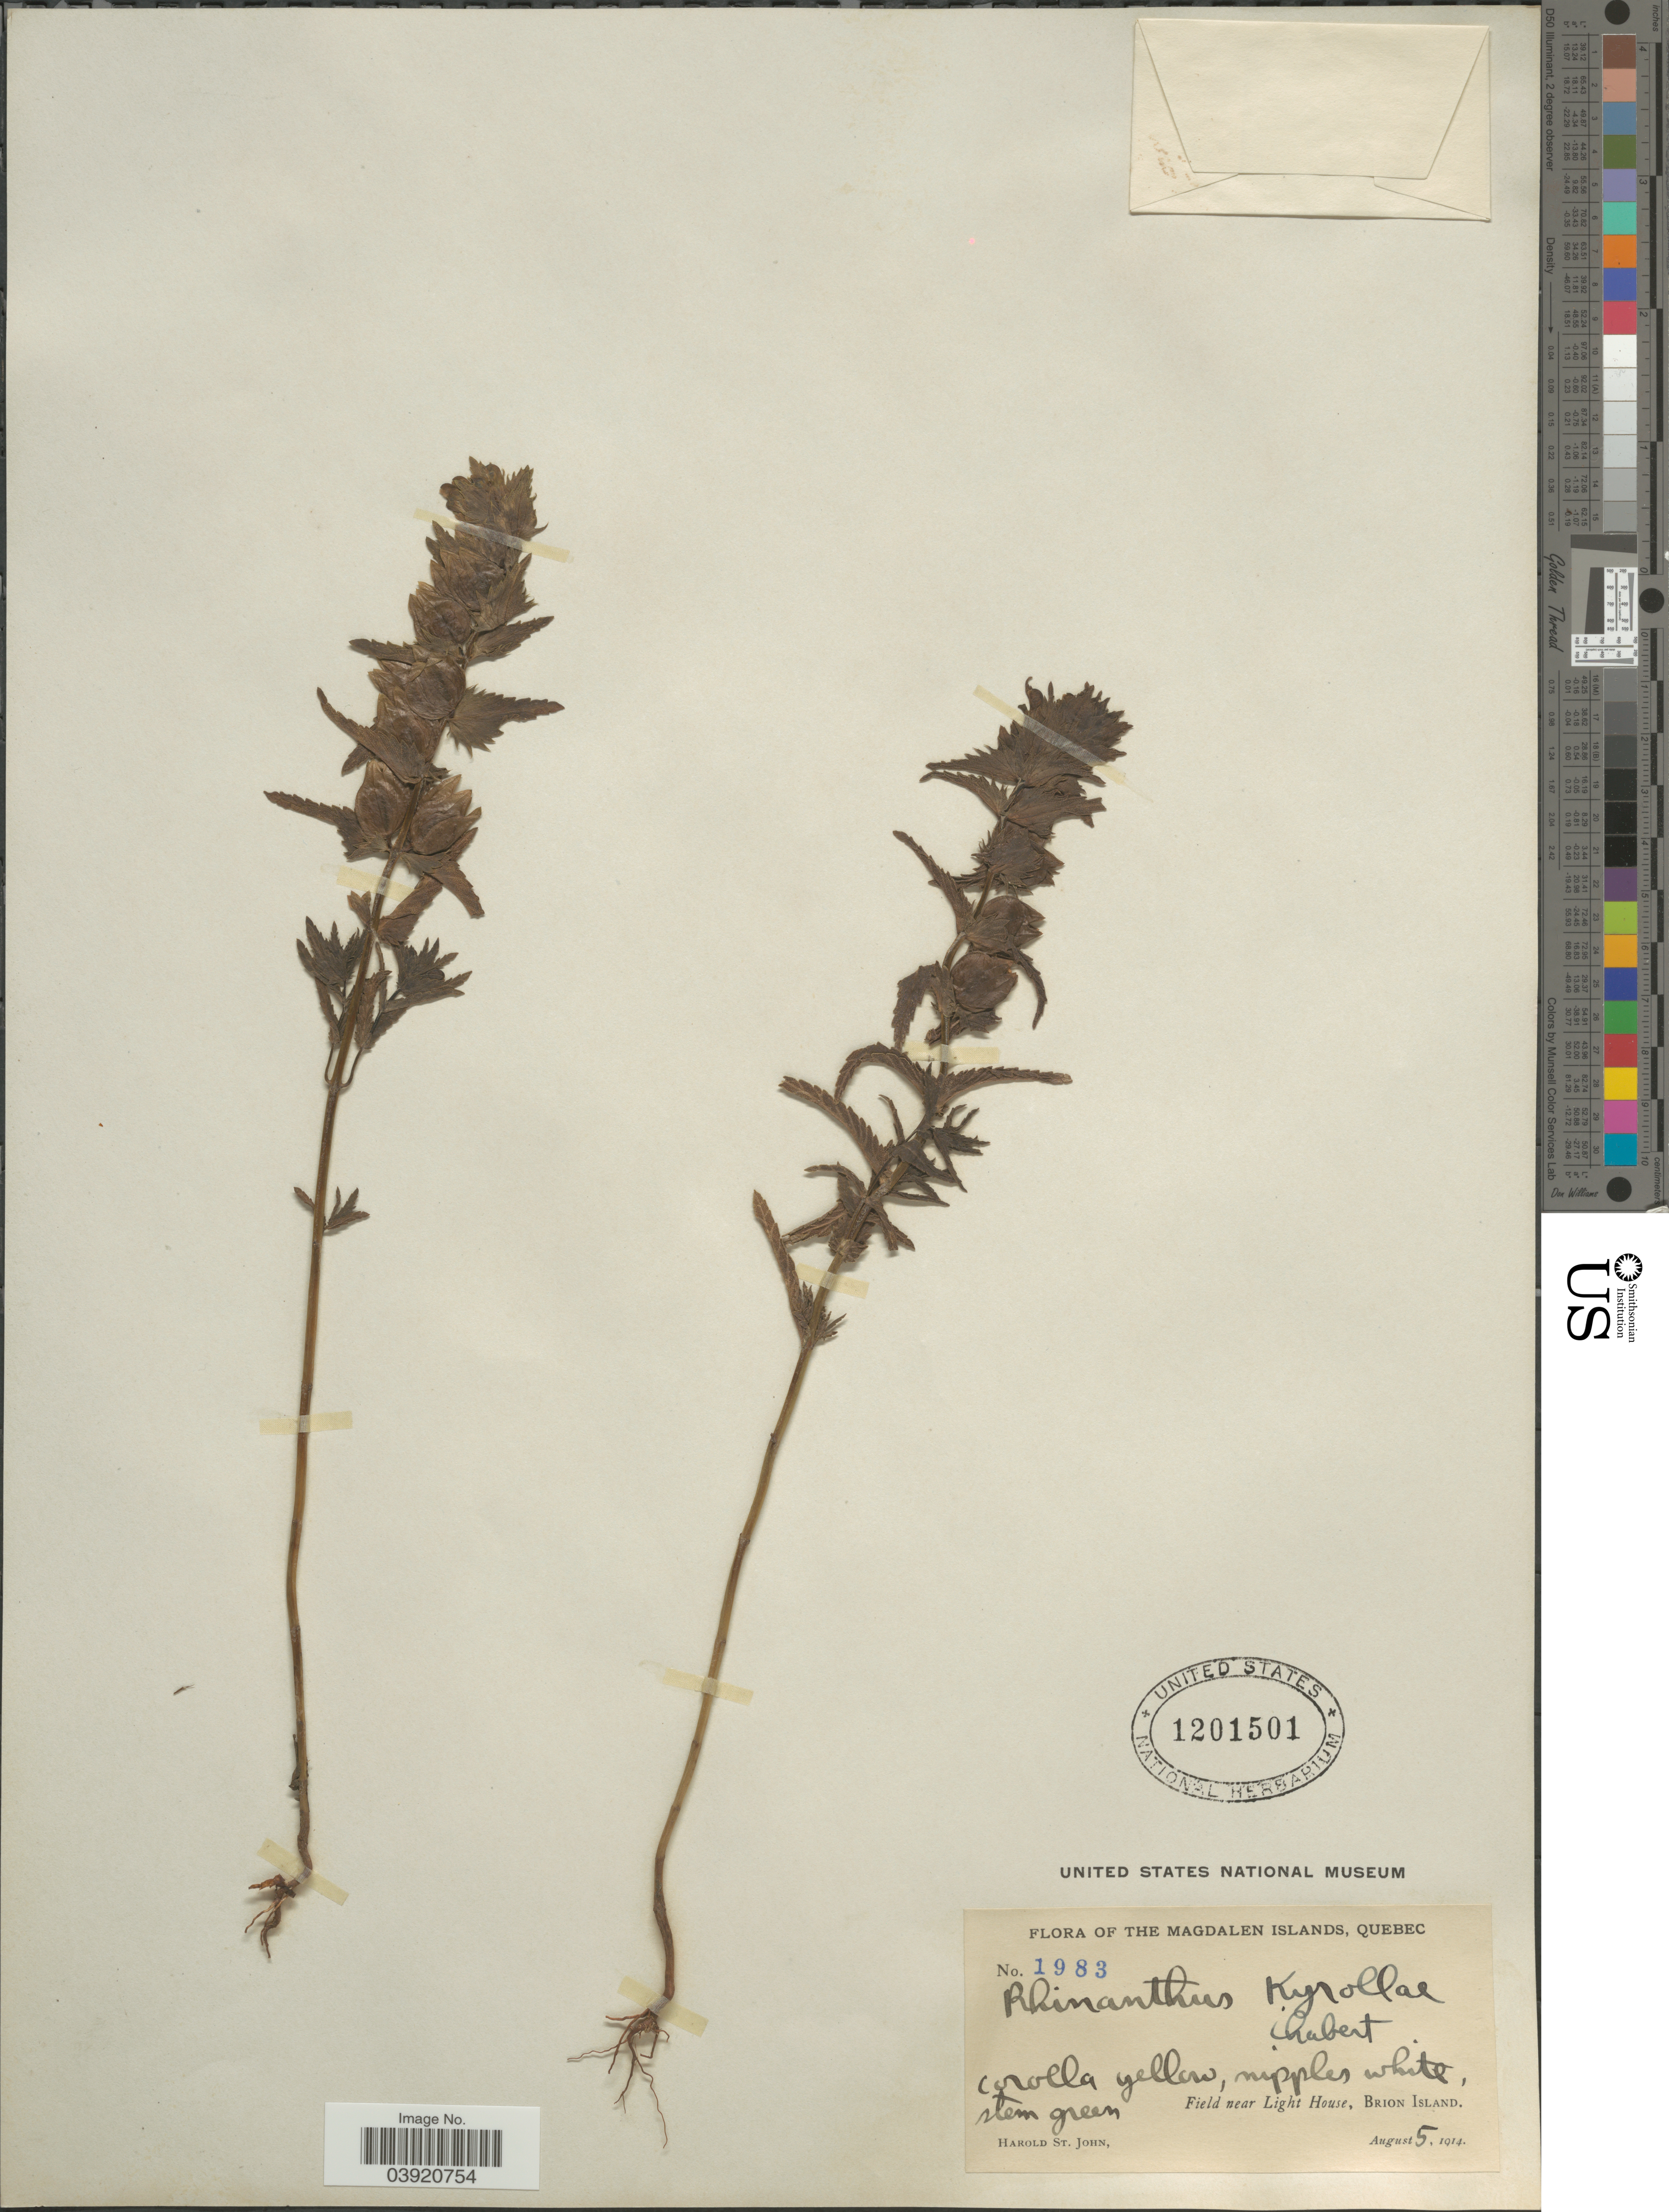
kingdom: Plantae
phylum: Tracheophyta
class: Magnoliopsida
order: Lamiales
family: Orobanchaceae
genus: Rhinanthus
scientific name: Rhinanthus kyrollae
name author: Chabert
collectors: H. St. John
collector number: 1983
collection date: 1914-08-05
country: Canada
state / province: Quebec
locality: The Magdalen Islands. Field near Light House, Brion Island.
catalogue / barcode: US 1201501